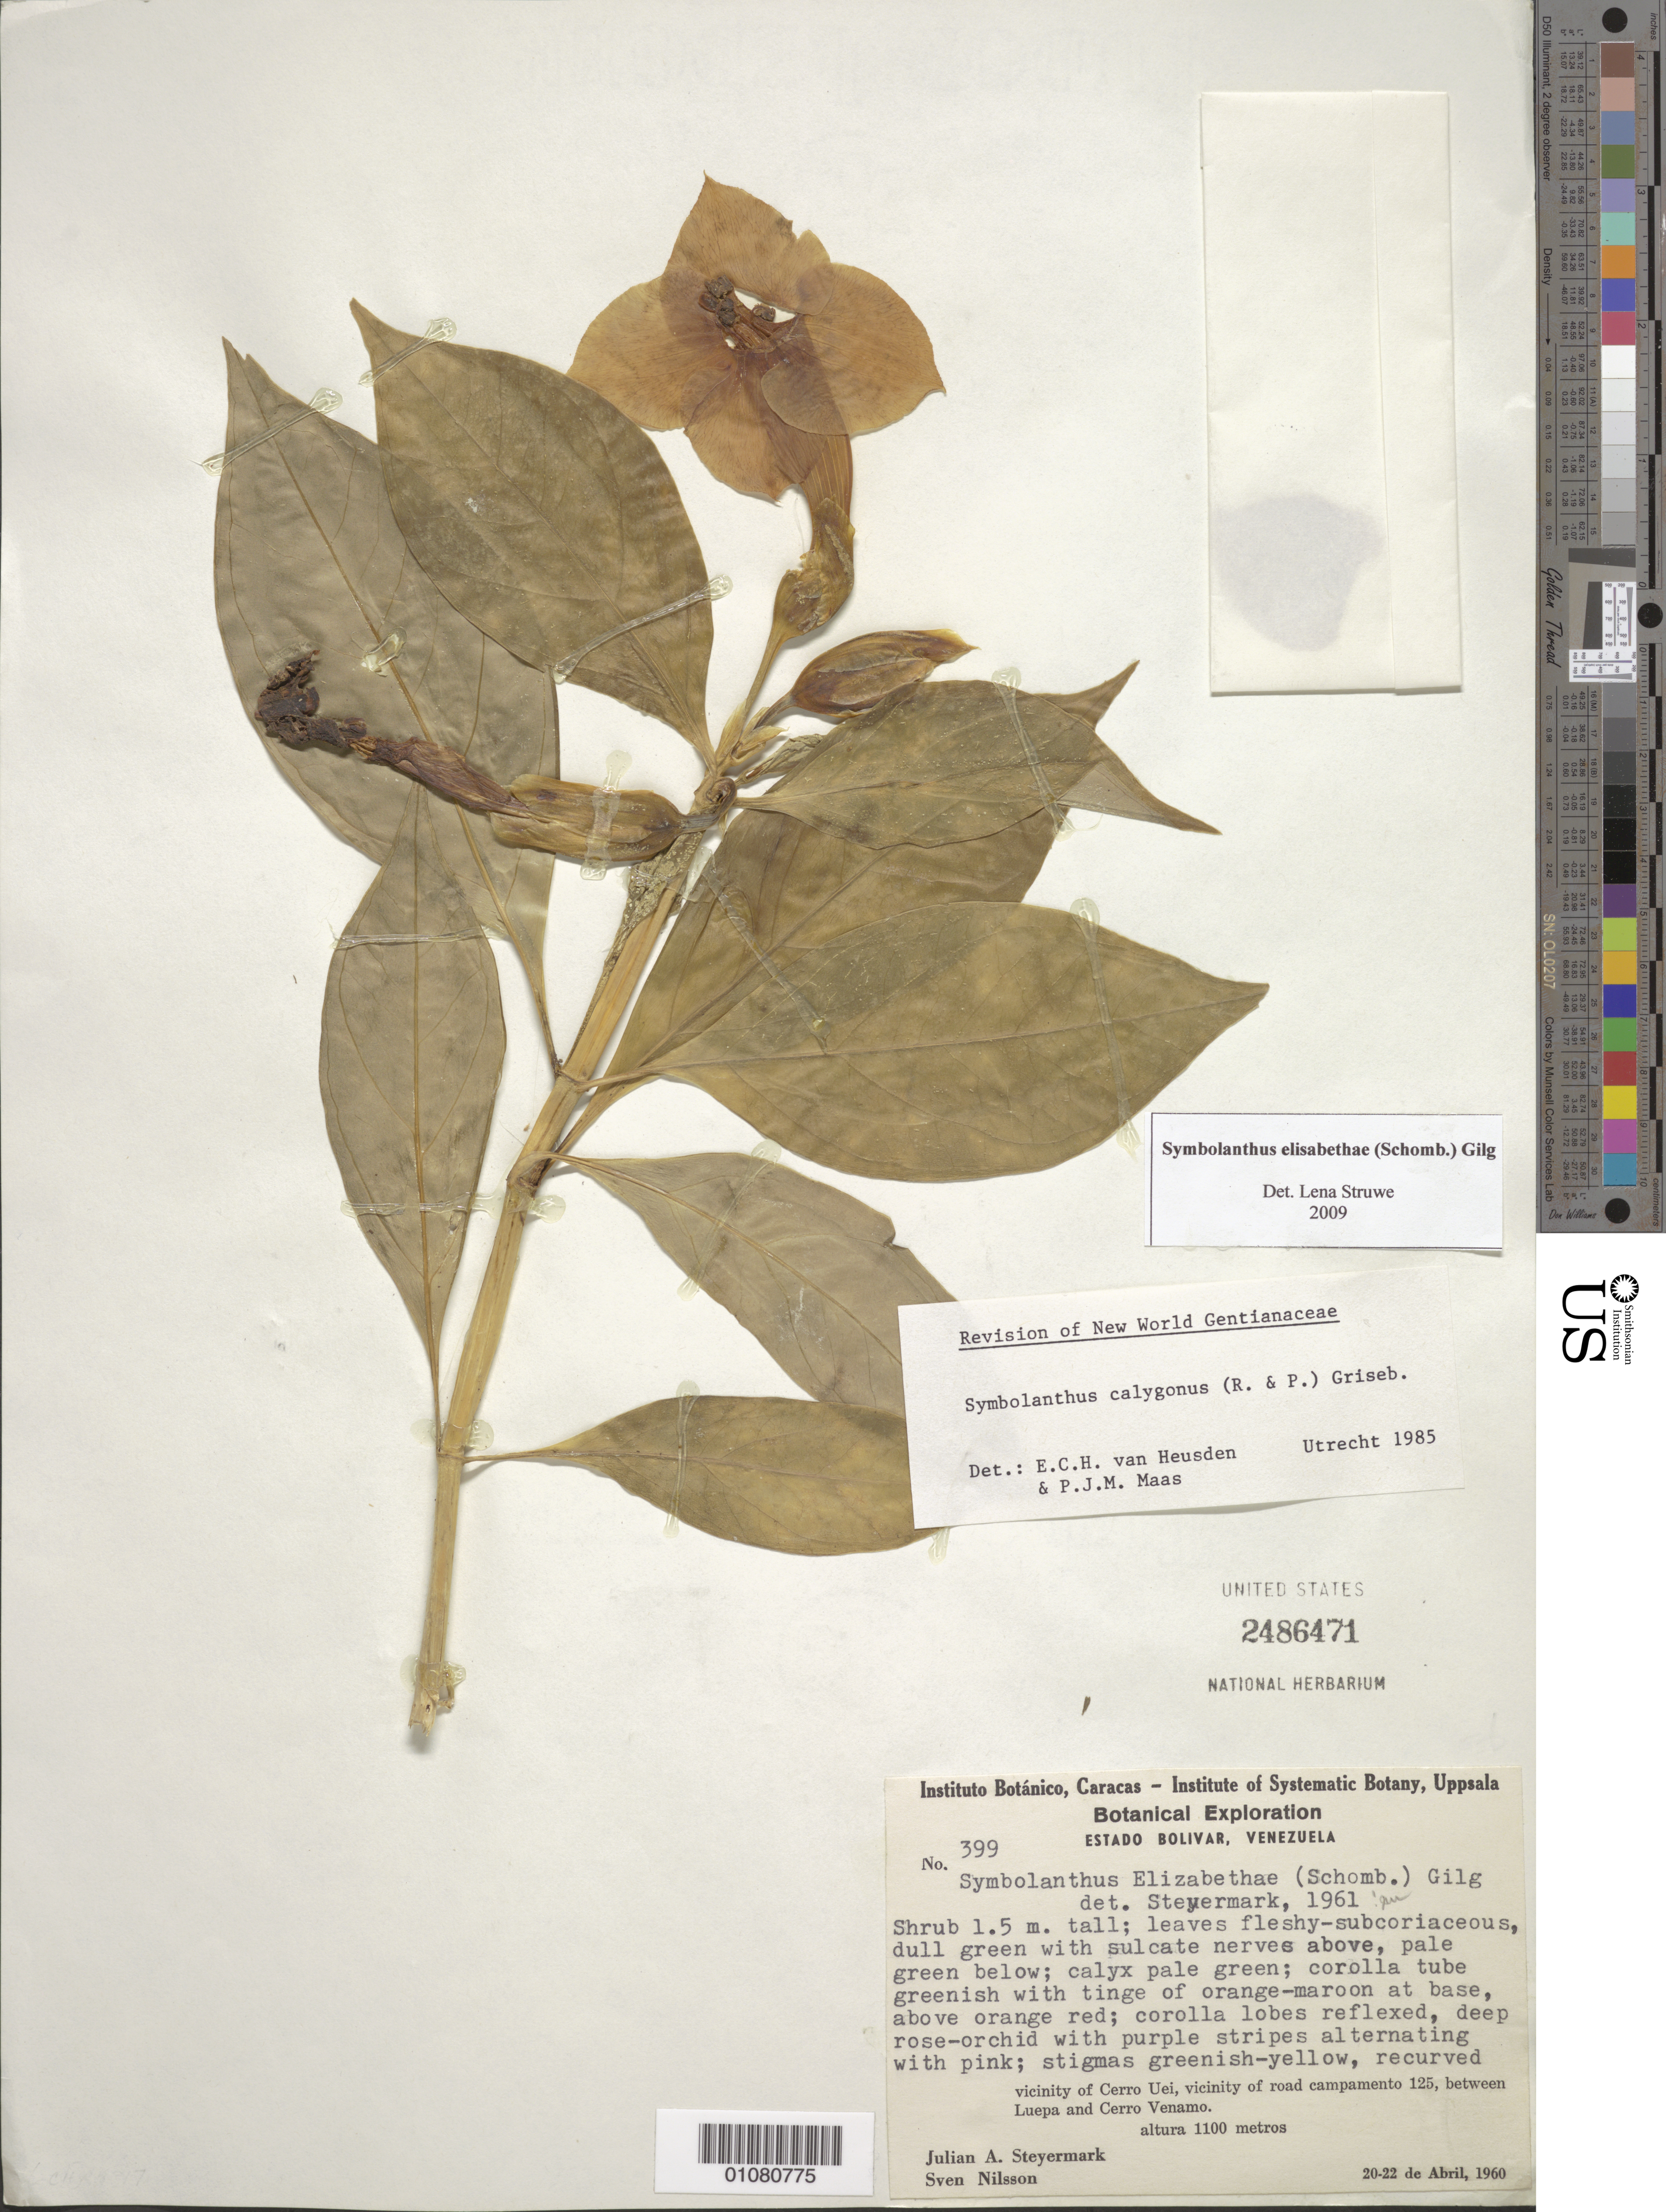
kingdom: Plantae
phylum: Tracheophyta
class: Magnoliopsida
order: Gentianales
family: Gentianaceae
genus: Symbolanthus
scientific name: Symbolanthus elisabethae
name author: (M.R. Schomb.) Gilg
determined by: Struwe, L.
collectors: J. Steyermark & S. Nilsson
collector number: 399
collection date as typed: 20-Apr-60 to 22-Apr-60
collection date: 1960-04-20/1960-04-22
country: Venezuela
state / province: Bolívar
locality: Cerro Uei vic; vic of road campamento 125, between Luepa and Cerro Venamo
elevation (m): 1100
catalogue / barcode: US 2486471